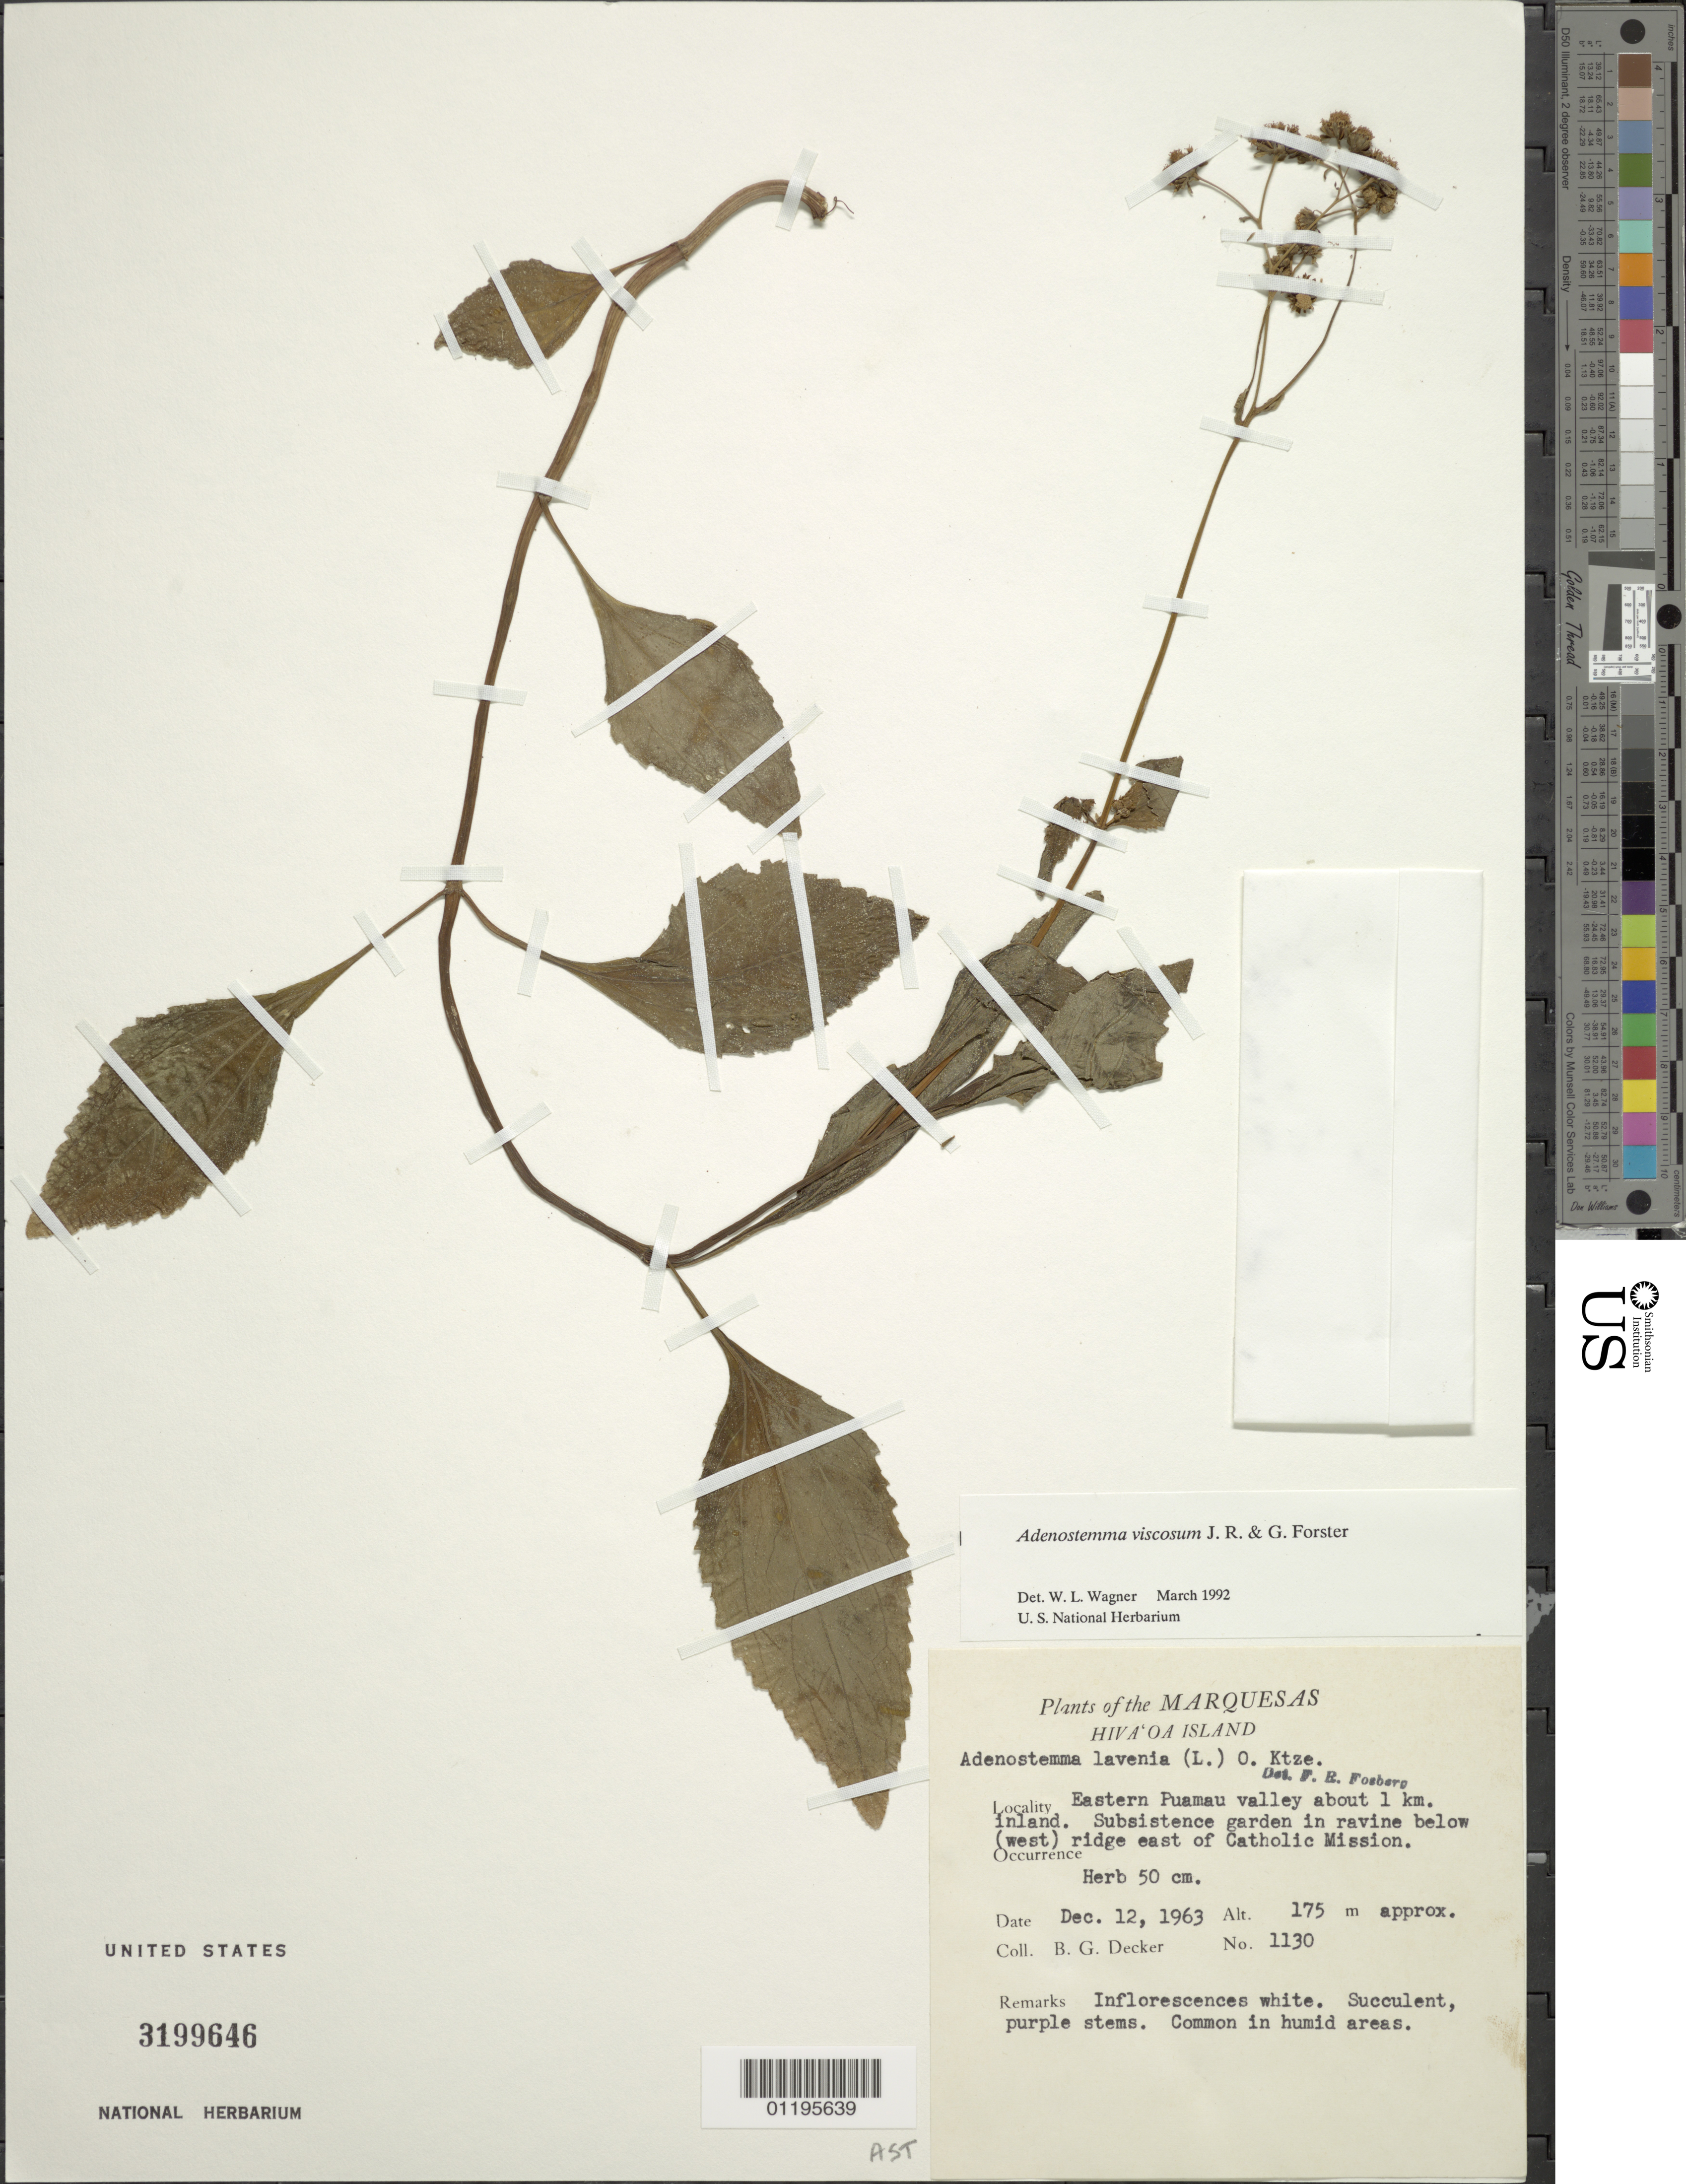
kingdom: Plantae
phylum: Tracheophyta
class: Magnoliopsida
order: Asterales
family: Asteraceae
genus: Adenostemma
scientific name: Adenostemma viscosum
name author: J.R. Forst. & G. Forst.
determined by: Wagner, W. L., (BOT), Smithsonian Institution - National Museum of Natural History (UNITED STATES)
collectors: B. G. Decker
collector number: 1130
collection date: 1963-12-12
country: French Polynesia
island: Hiva Oa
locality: E Puamau Valley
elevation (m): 175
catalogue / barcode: US 3199646